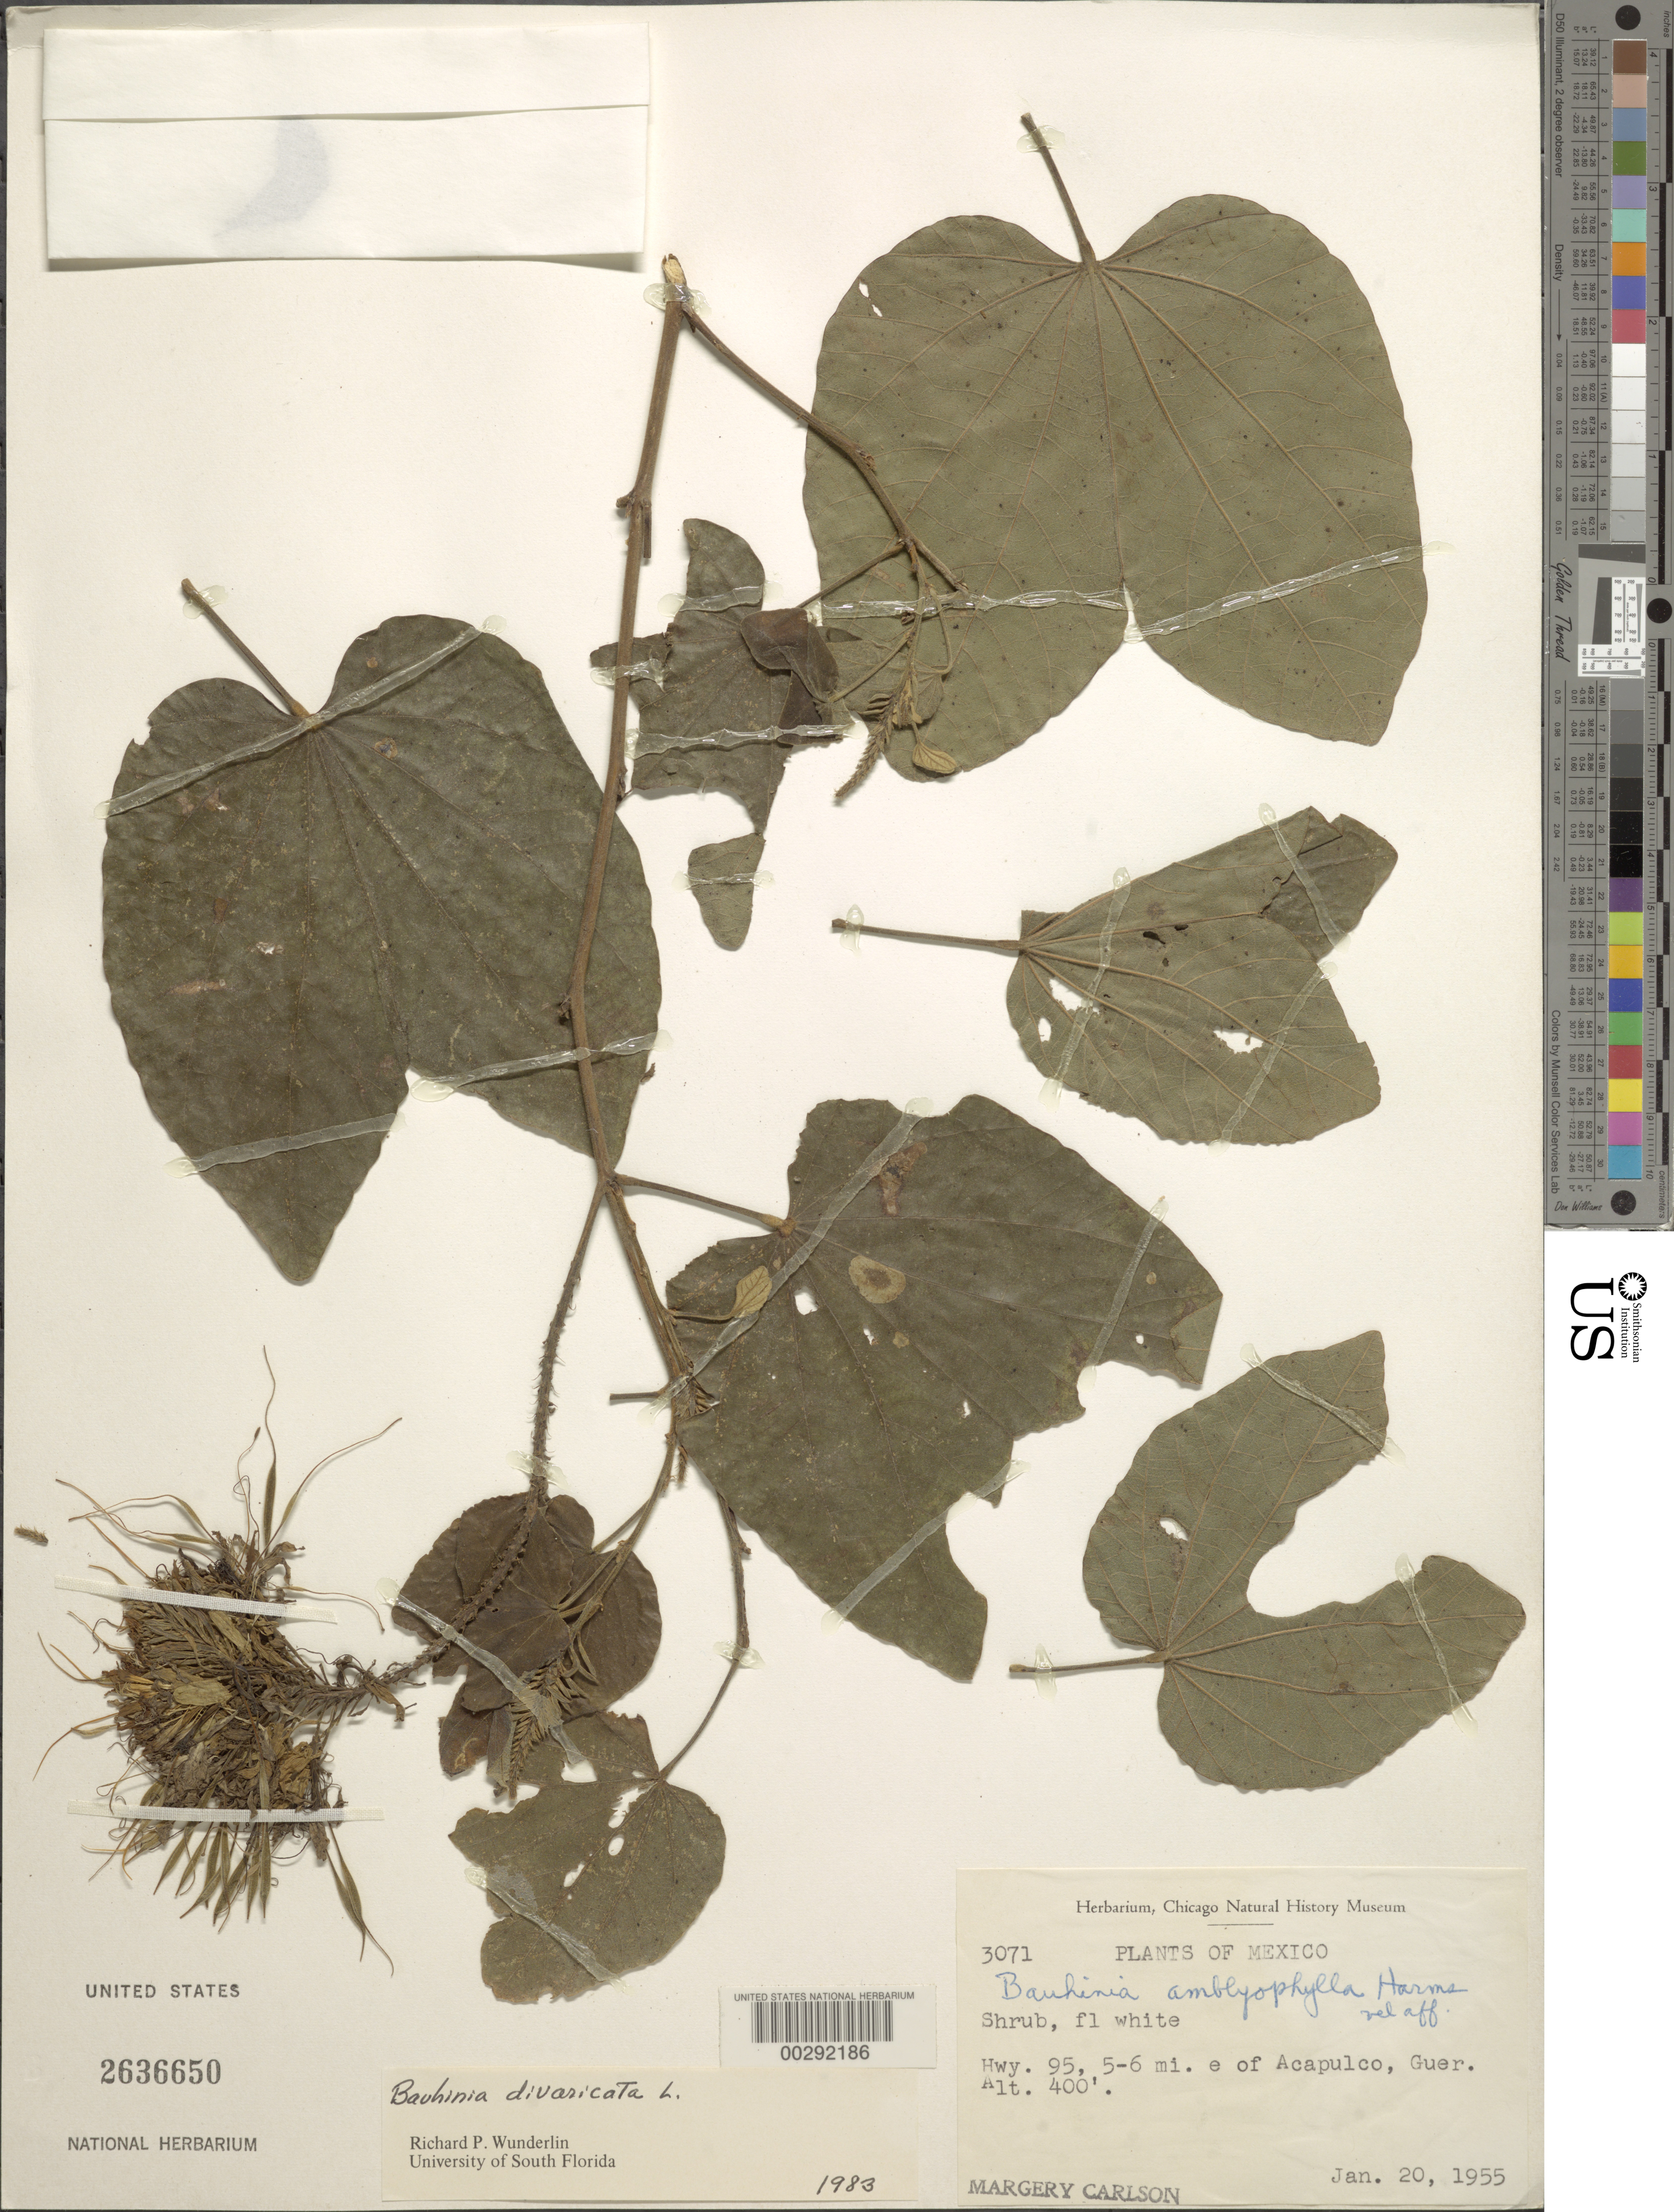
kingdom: Plantae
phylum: Tracheophyta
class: Magnoliopsida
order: Fabales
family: Fabaceae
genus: Bauhinia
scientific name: Bauhinia divaricata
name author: L.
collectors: M. Carlson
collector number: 3071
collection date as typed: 20 Jan 1955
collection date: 1955-01-20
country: Mexico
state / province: Guerrero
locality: Hwy 95, 5-6 mi E of Acapulco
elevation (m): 122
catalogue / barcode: US 2636650